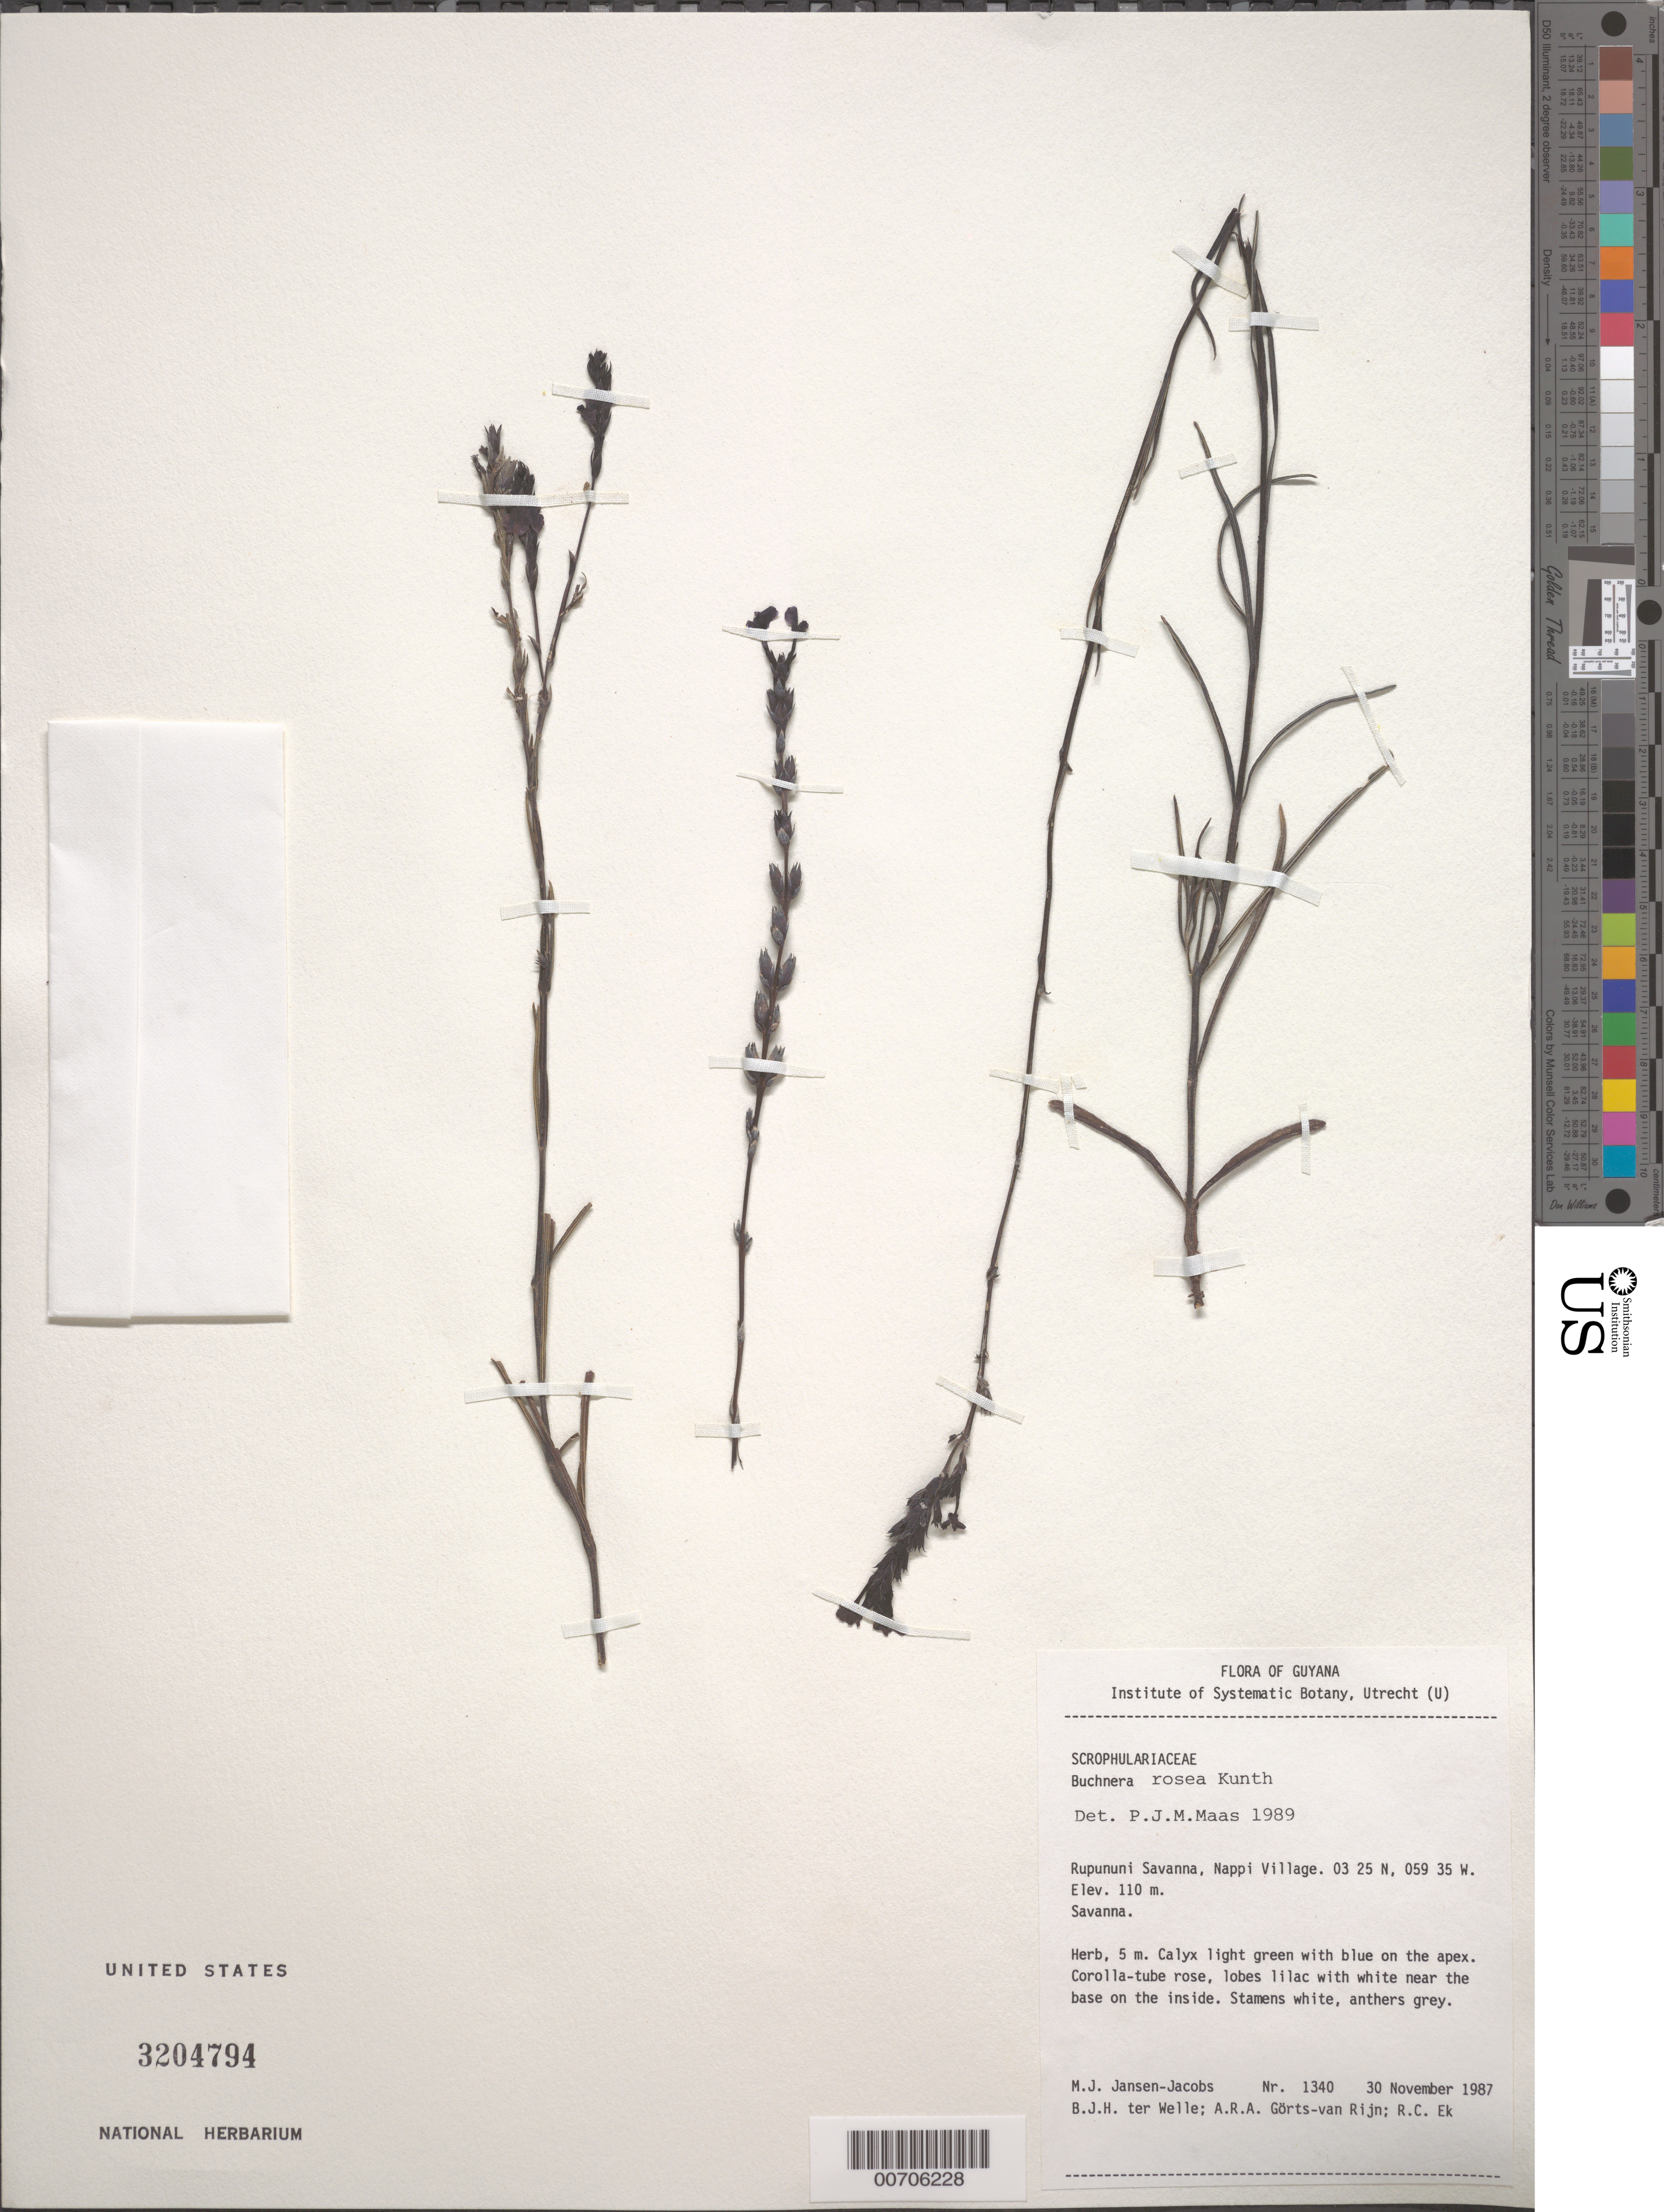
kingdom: Plantae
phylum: Tracheophyta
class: Magnoliopsida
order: Lamiales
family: Orobanchaceae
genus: Buchnera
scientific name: Buchnera rosea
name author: Kunth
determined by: Maas, Paul J. M.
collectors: M. J. Jansen-Jacobs, B. Welle, A. .R. A. Görts-van Rijn & R. C. Ek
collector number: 1340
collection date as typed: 30-Nov-87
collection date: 1987-11-30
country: Guyana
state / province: U. Takutu-U. Essequibo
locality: Nappi Village, Rupununi Savanna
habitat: Savanna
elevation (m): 110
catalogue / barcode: US 3204794